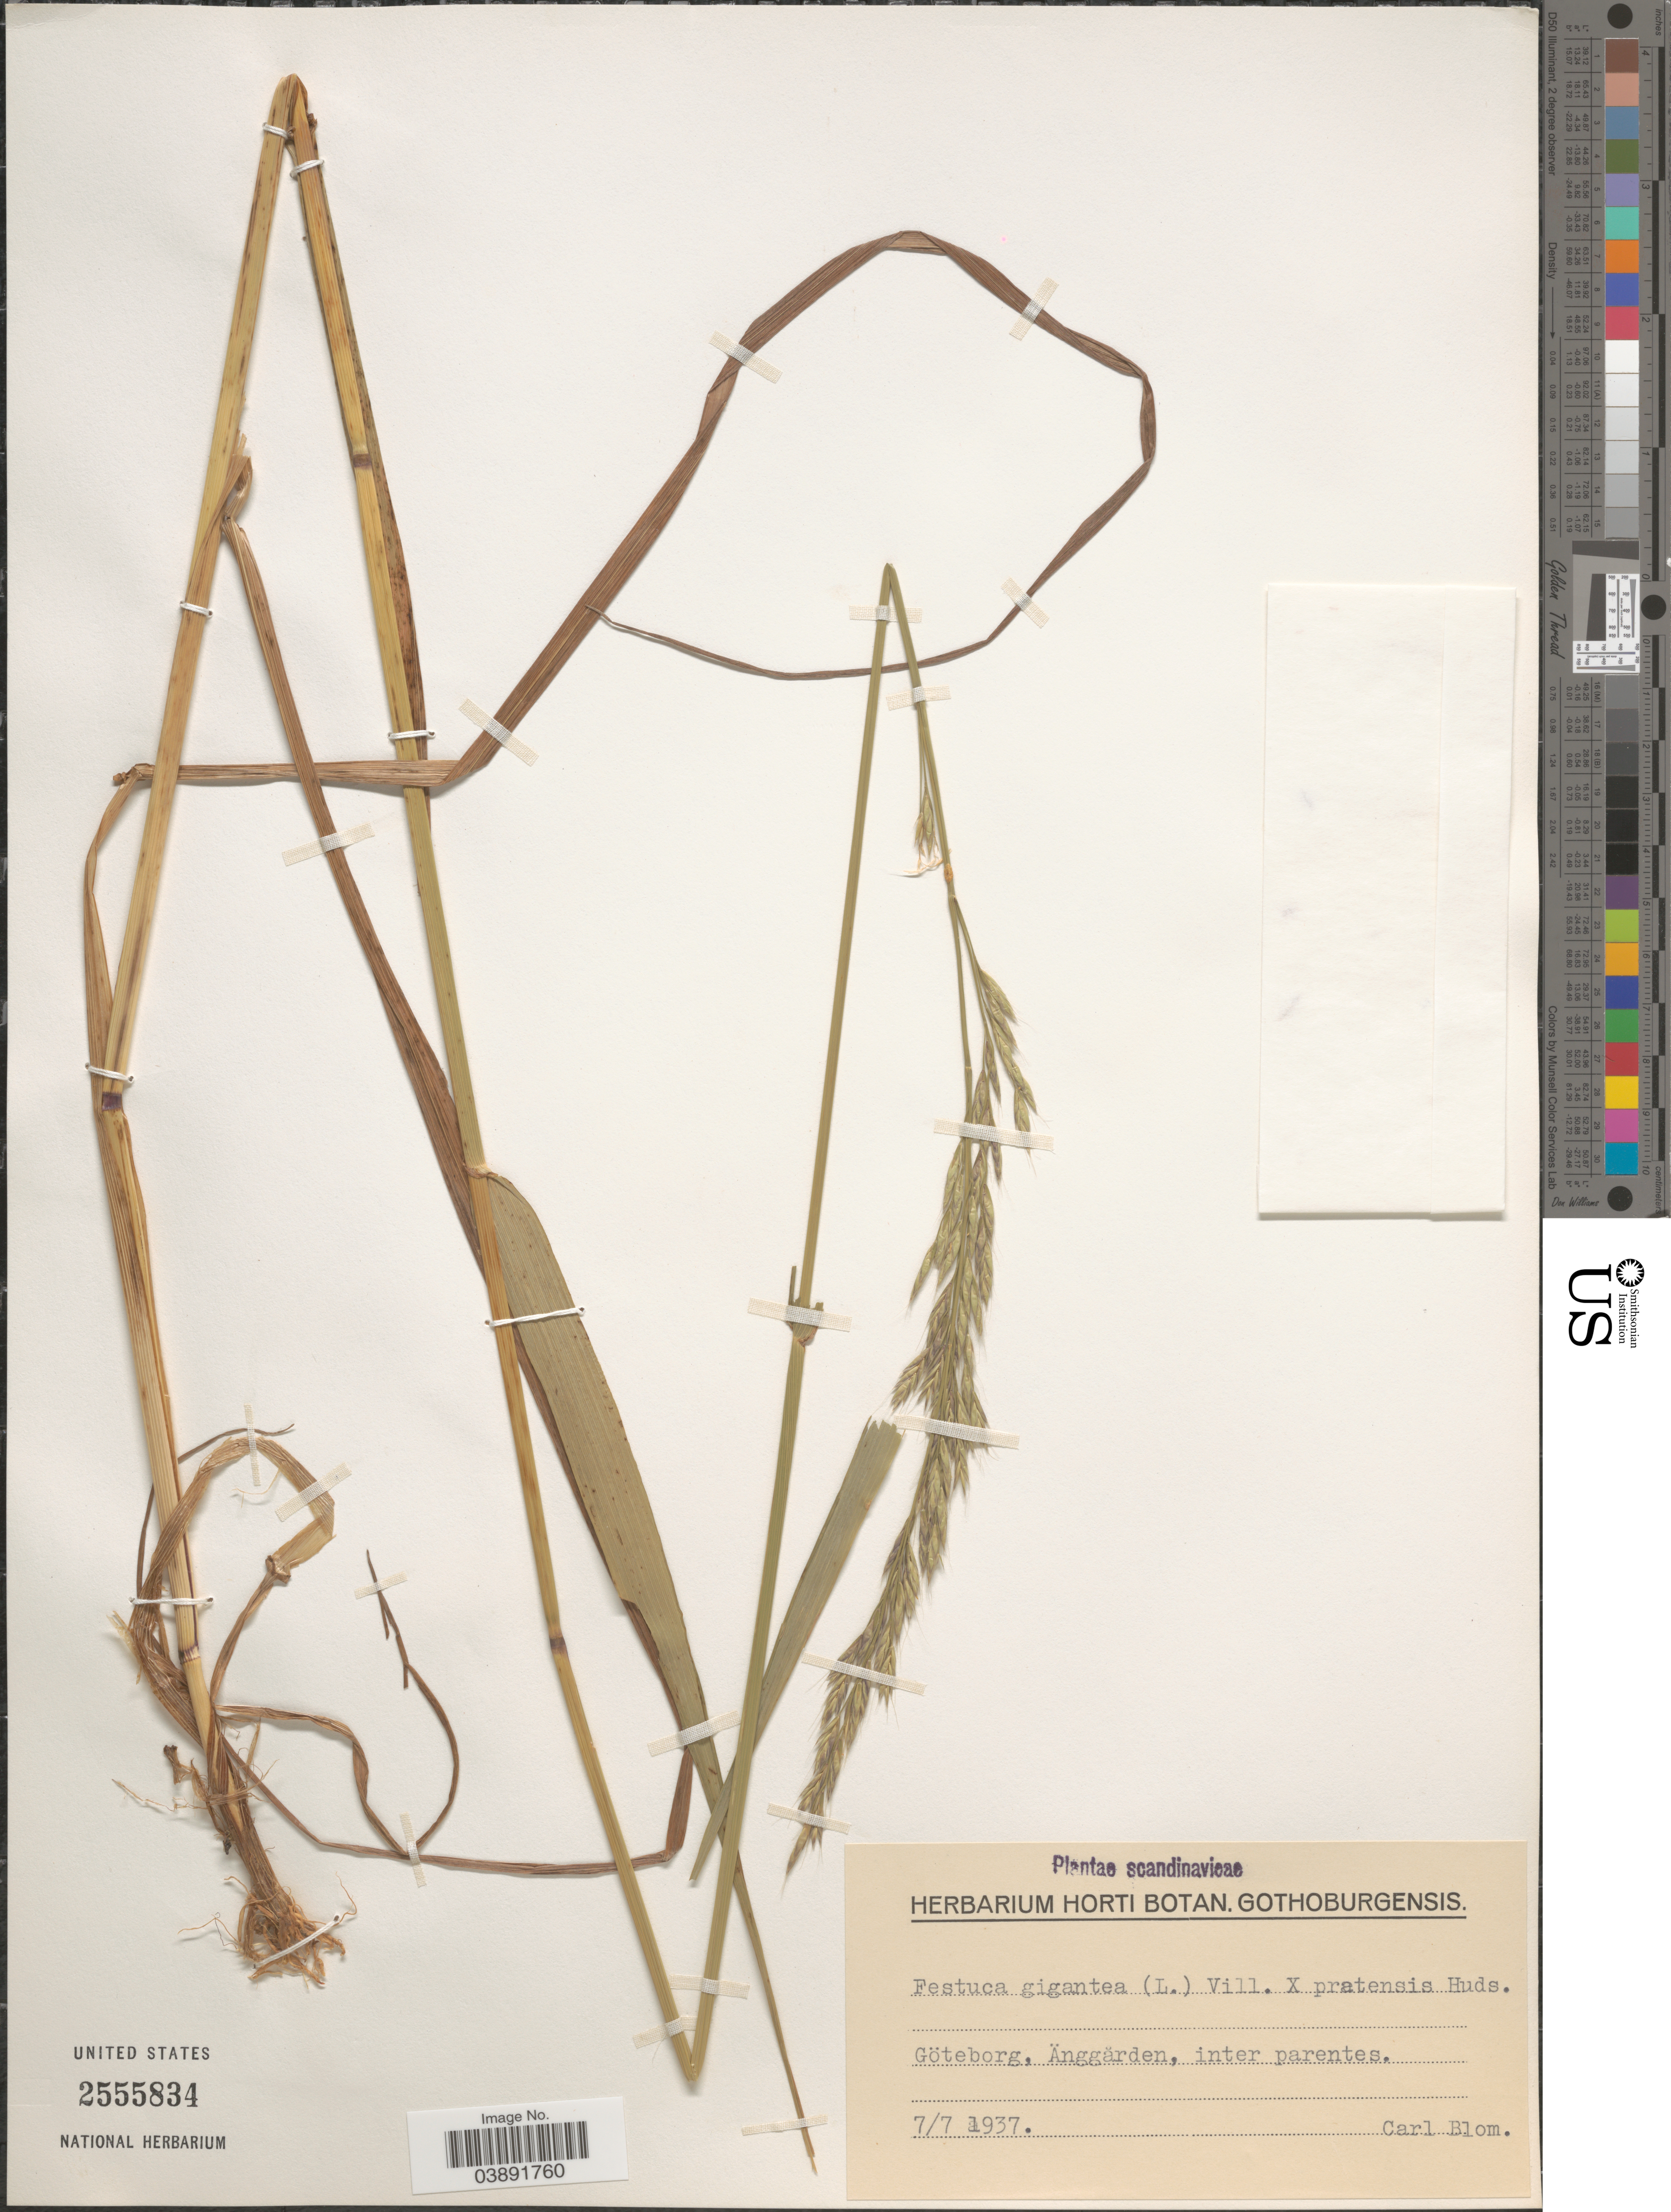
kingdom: Plantae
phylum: Tracheophyta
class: Liliopsida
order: Poales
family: Poaceae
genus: Festuca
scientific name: Festuca sp.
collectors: C. H. Blom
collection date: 1937-07-07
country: Sweden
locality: Scandinavicae. Göteborg, Änggärden, inter parentes.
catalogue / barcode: US 2555834